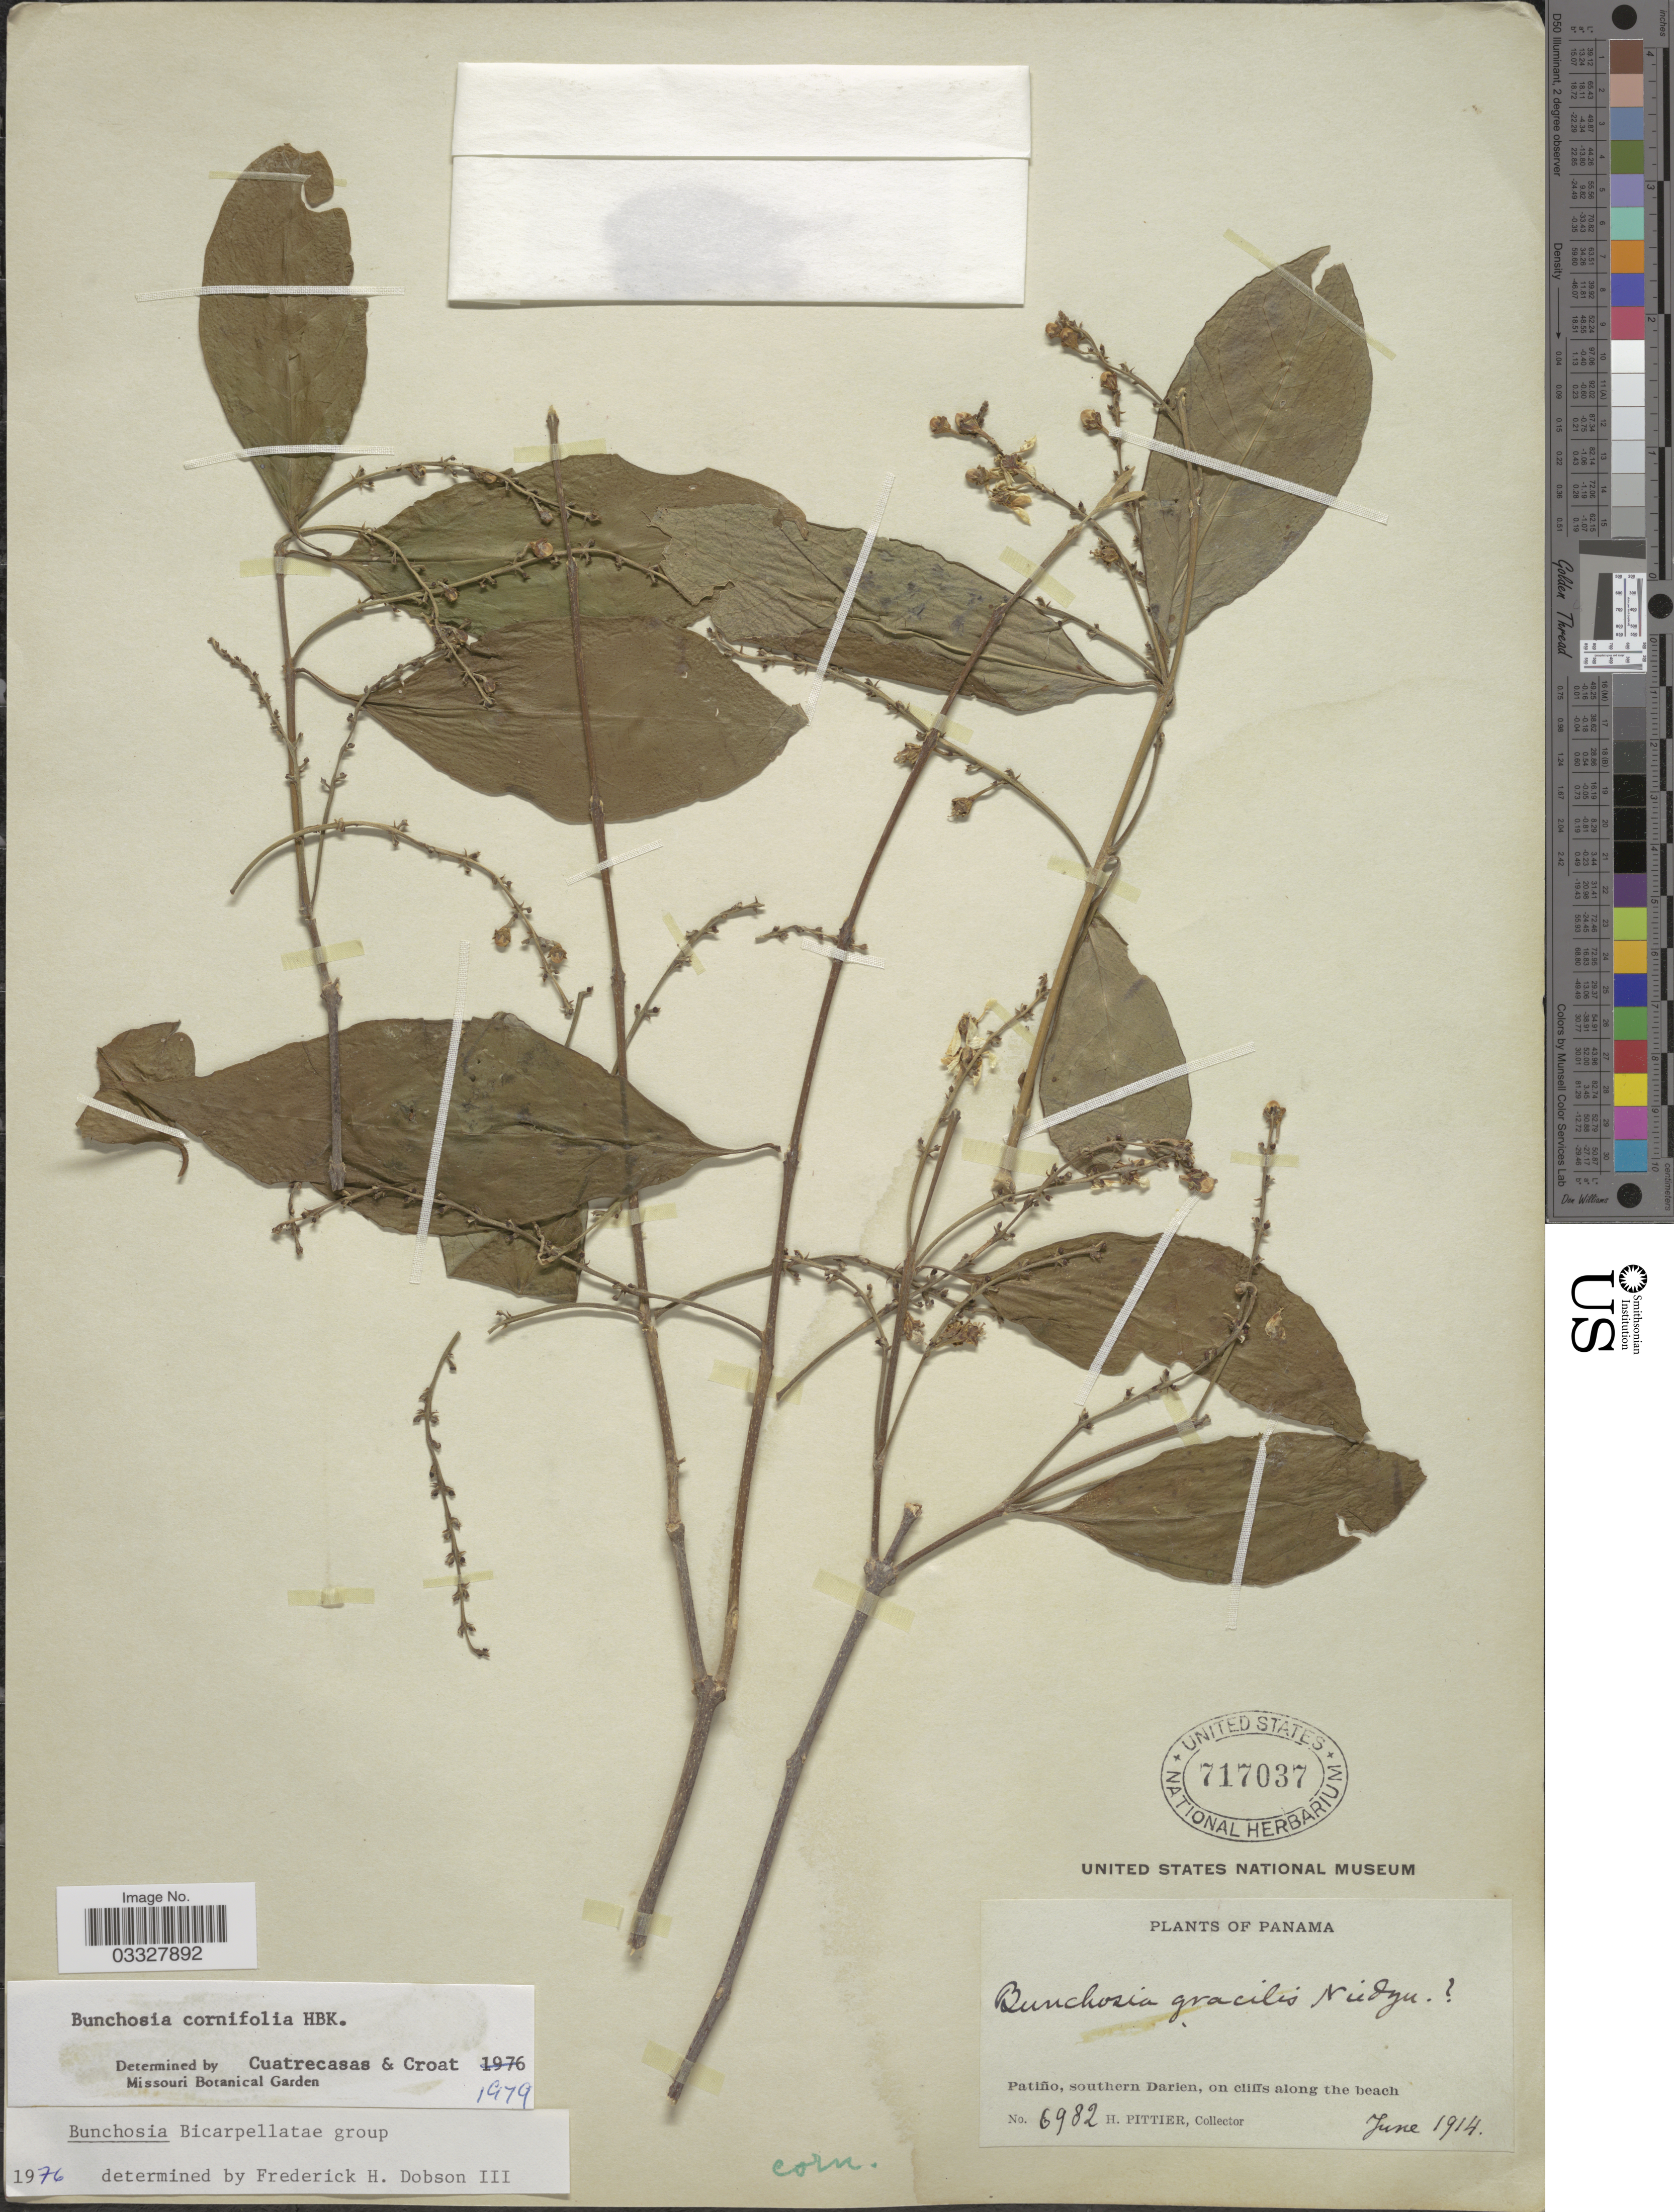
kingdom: Plantae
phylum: Tracheophyta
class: Magnoliopsida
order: Malpighiales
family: Malpighiaceae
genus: Bunchosia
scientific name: Bunchosia cornifolia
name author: Kunth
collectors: H. F. Pittier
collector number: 6982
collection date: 1914-06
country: Panama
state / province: Darién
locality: Patiño, southern Darien, on cliffs along the beach.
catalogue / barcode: US 717037